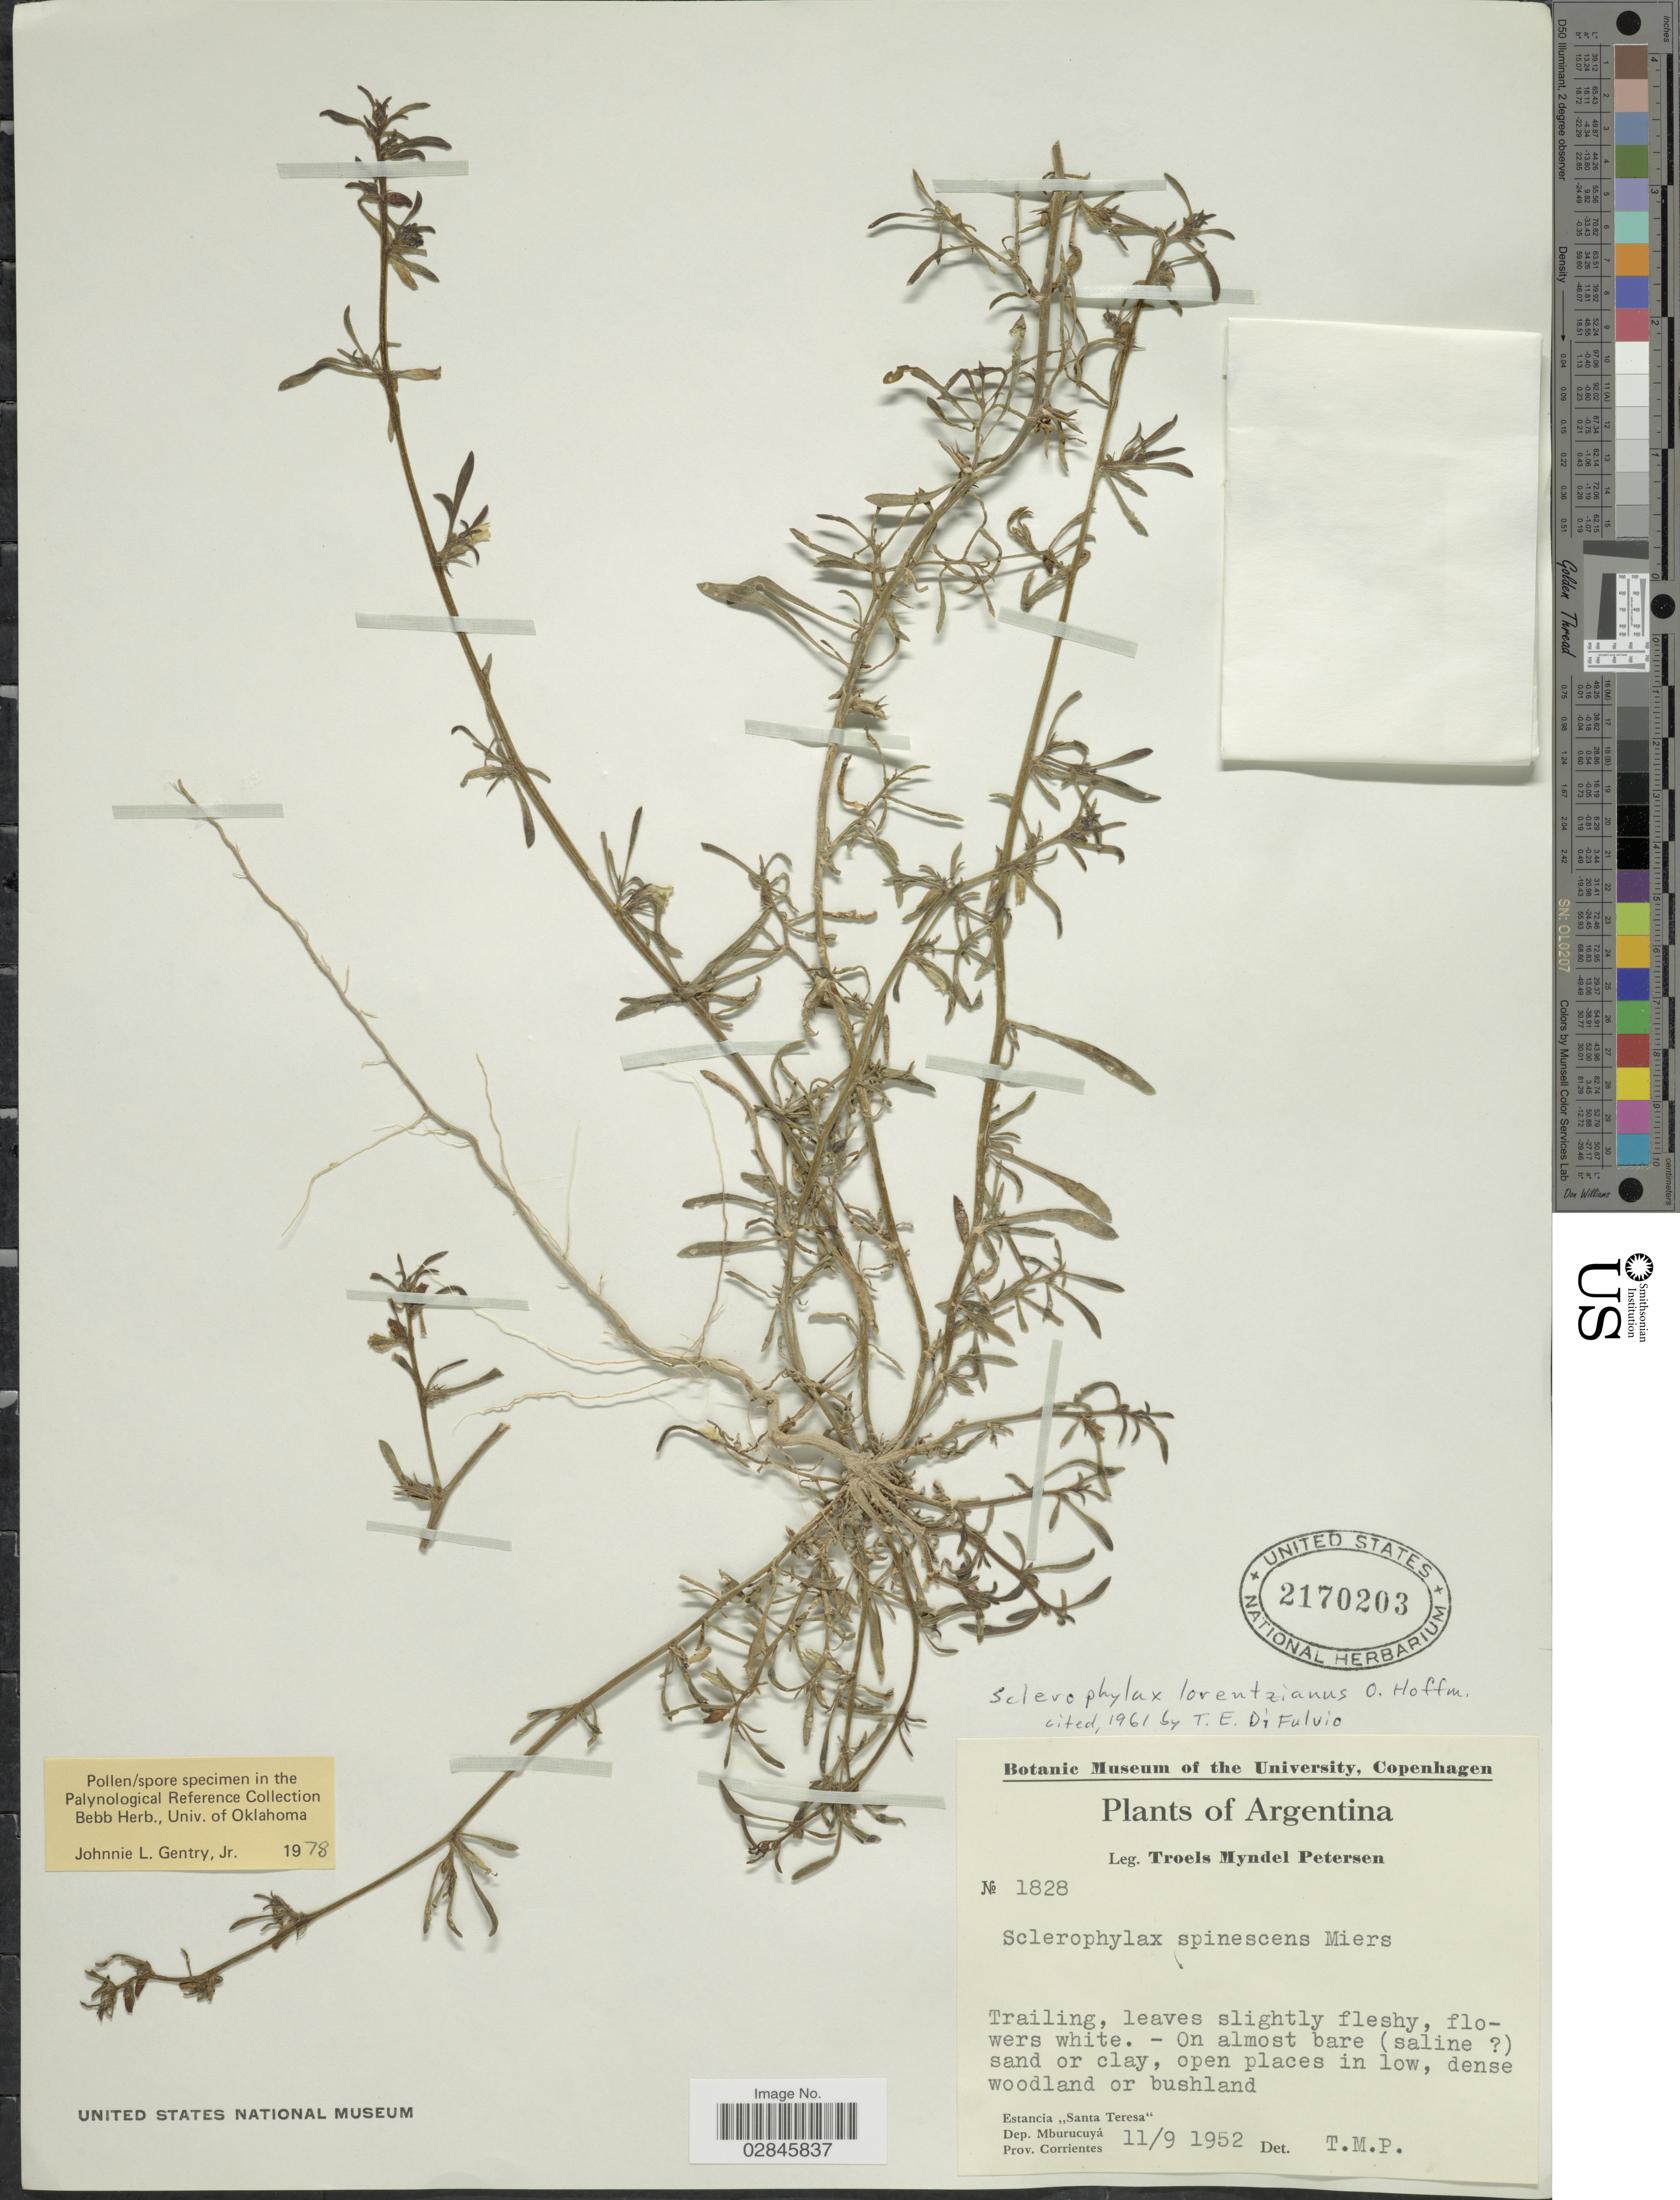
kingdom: Plantae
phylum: Tracheophyta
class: Magnoliopsida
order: Solanales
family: Solanaceae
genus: Sclerophylax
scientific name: Sclerophylax lorentzianus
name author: O. Hoffm.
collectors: T. M. Petersen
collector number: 1828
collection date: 1952-09-11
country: Argentina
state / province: Corrientes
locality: Estancia "Santa Teresa". Dep. Mburucuyá.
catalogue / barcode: US 2170203